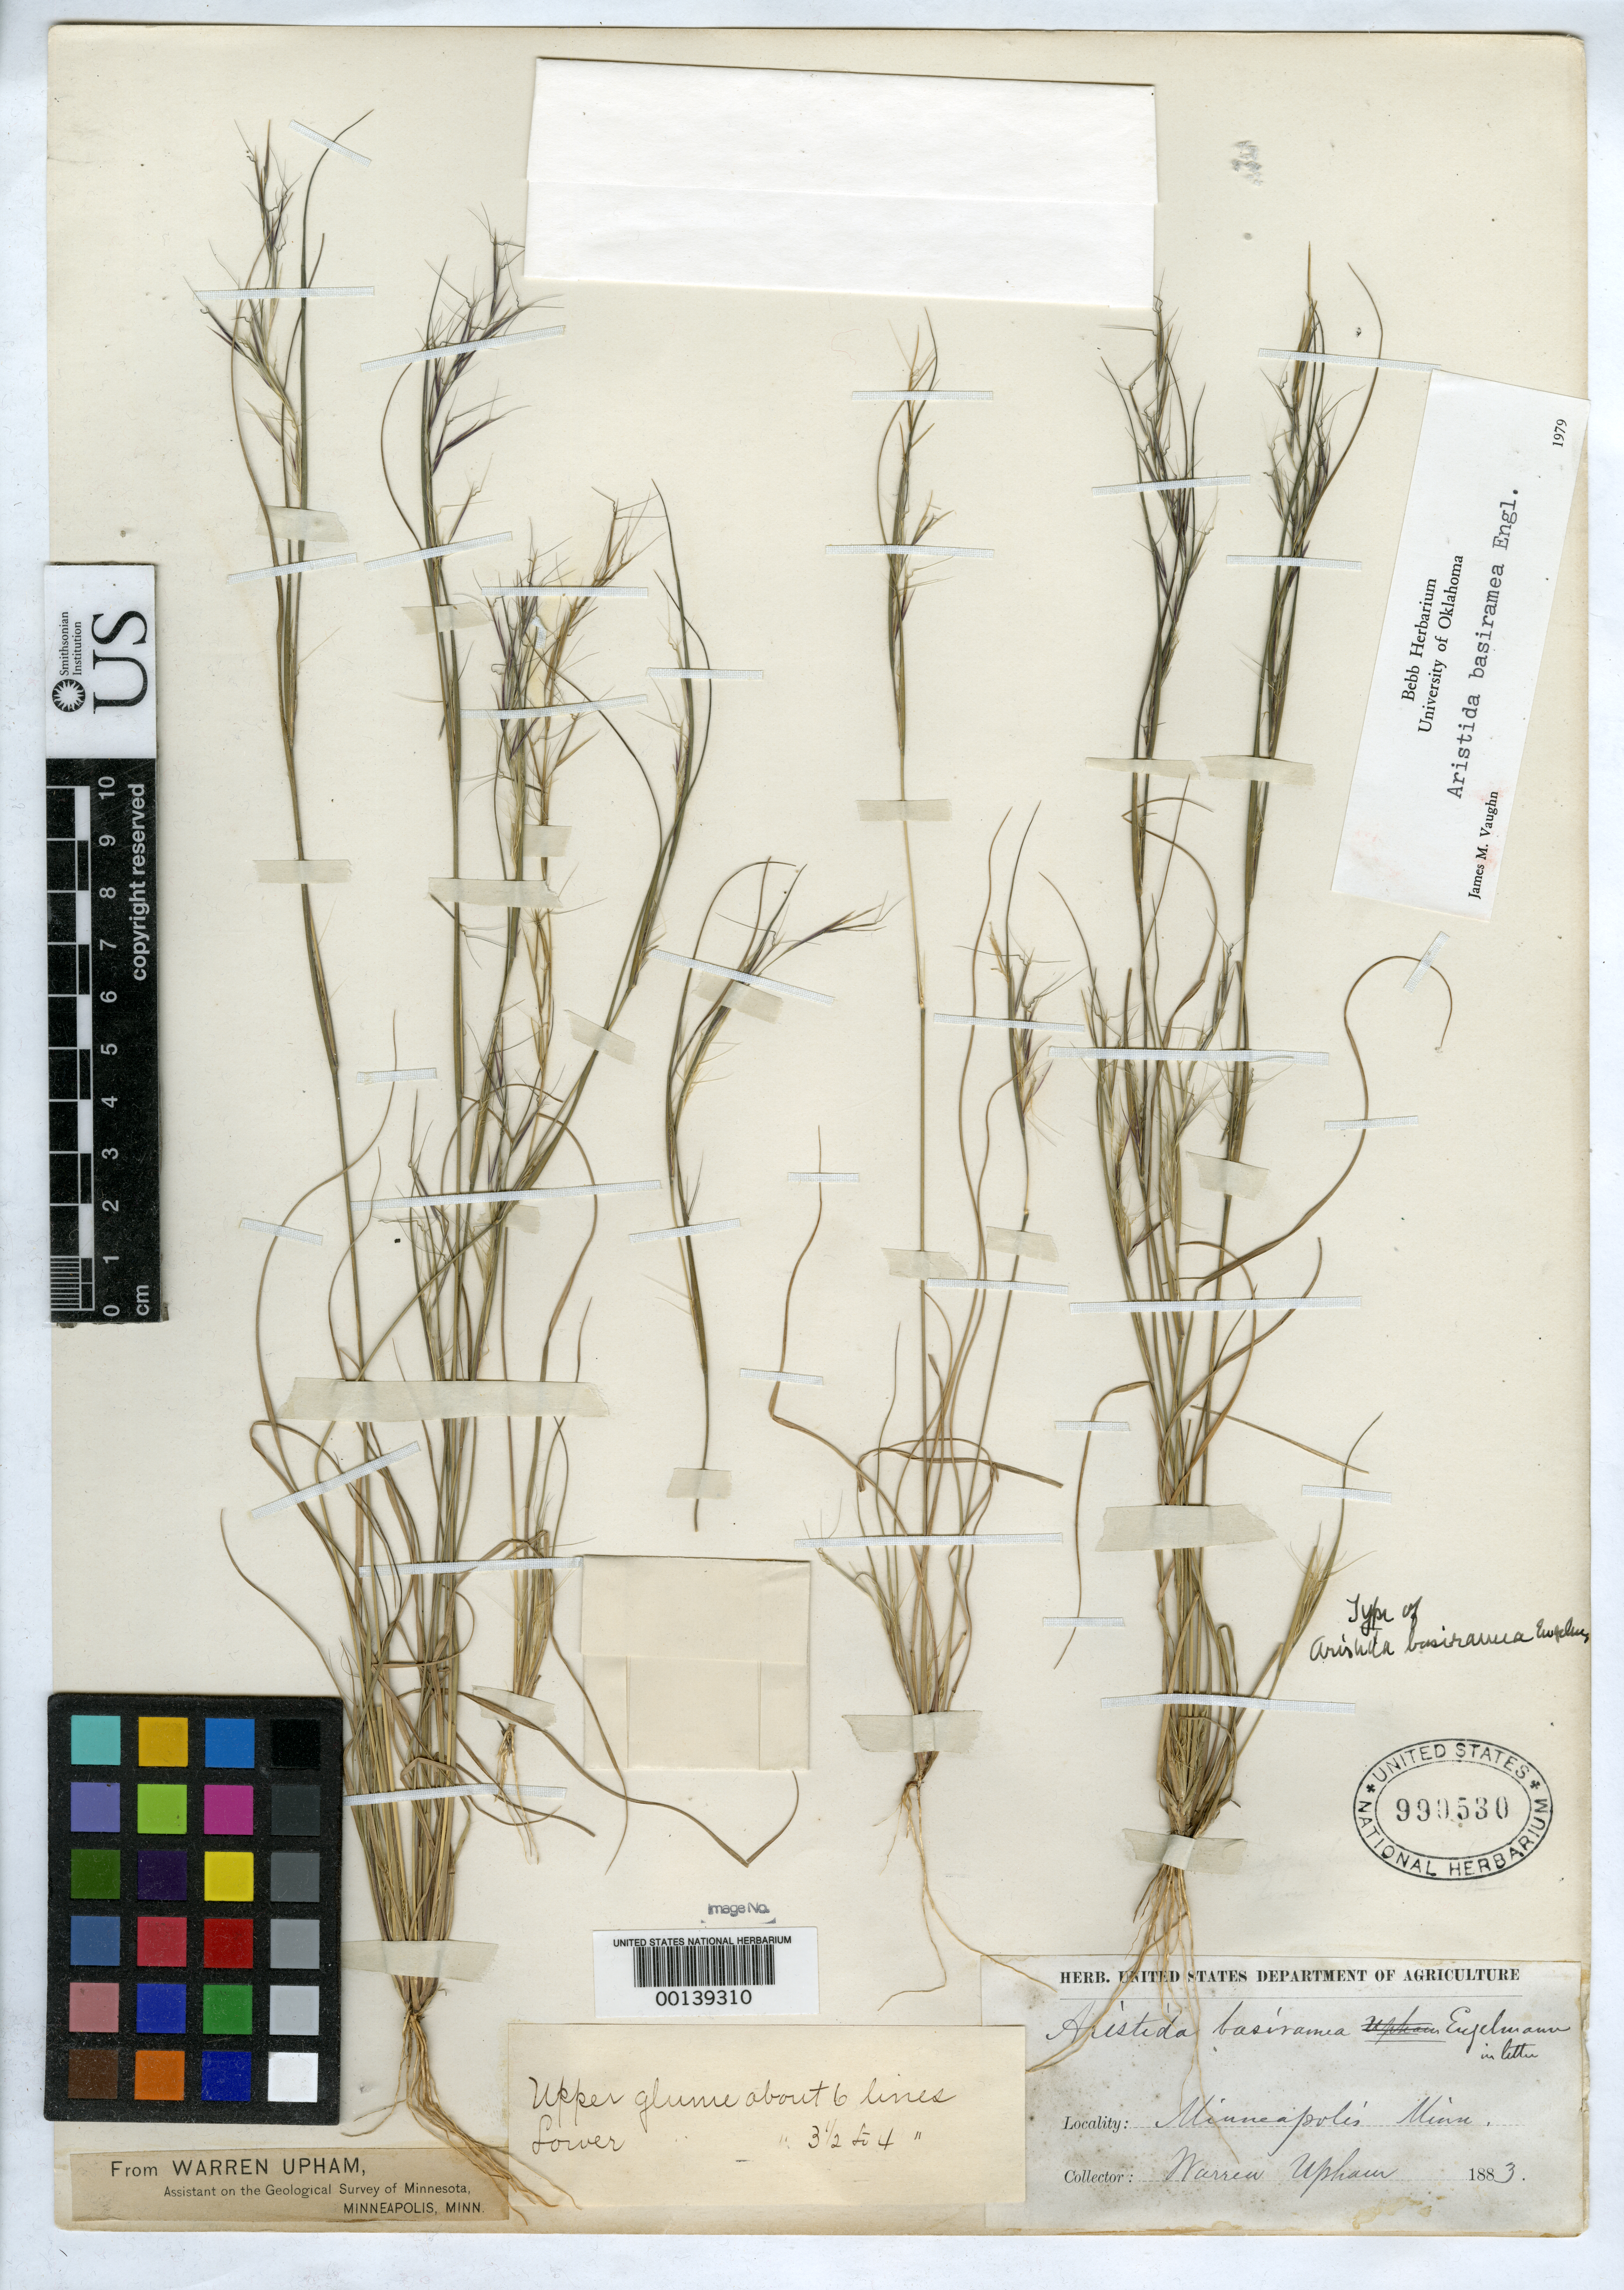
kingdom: Plantae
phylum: Tracheophyta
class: Liliopsida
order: Poales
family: Poaceae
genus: Aristida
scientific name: Aristida basiramea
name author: Engelm. ex Vasey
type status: Holotype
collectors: W. Upham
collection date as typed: Sep 1883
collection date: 1883-09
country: United States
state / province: Minnesota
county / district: Hennepin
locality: Minneapolis.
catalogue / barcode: US 990530